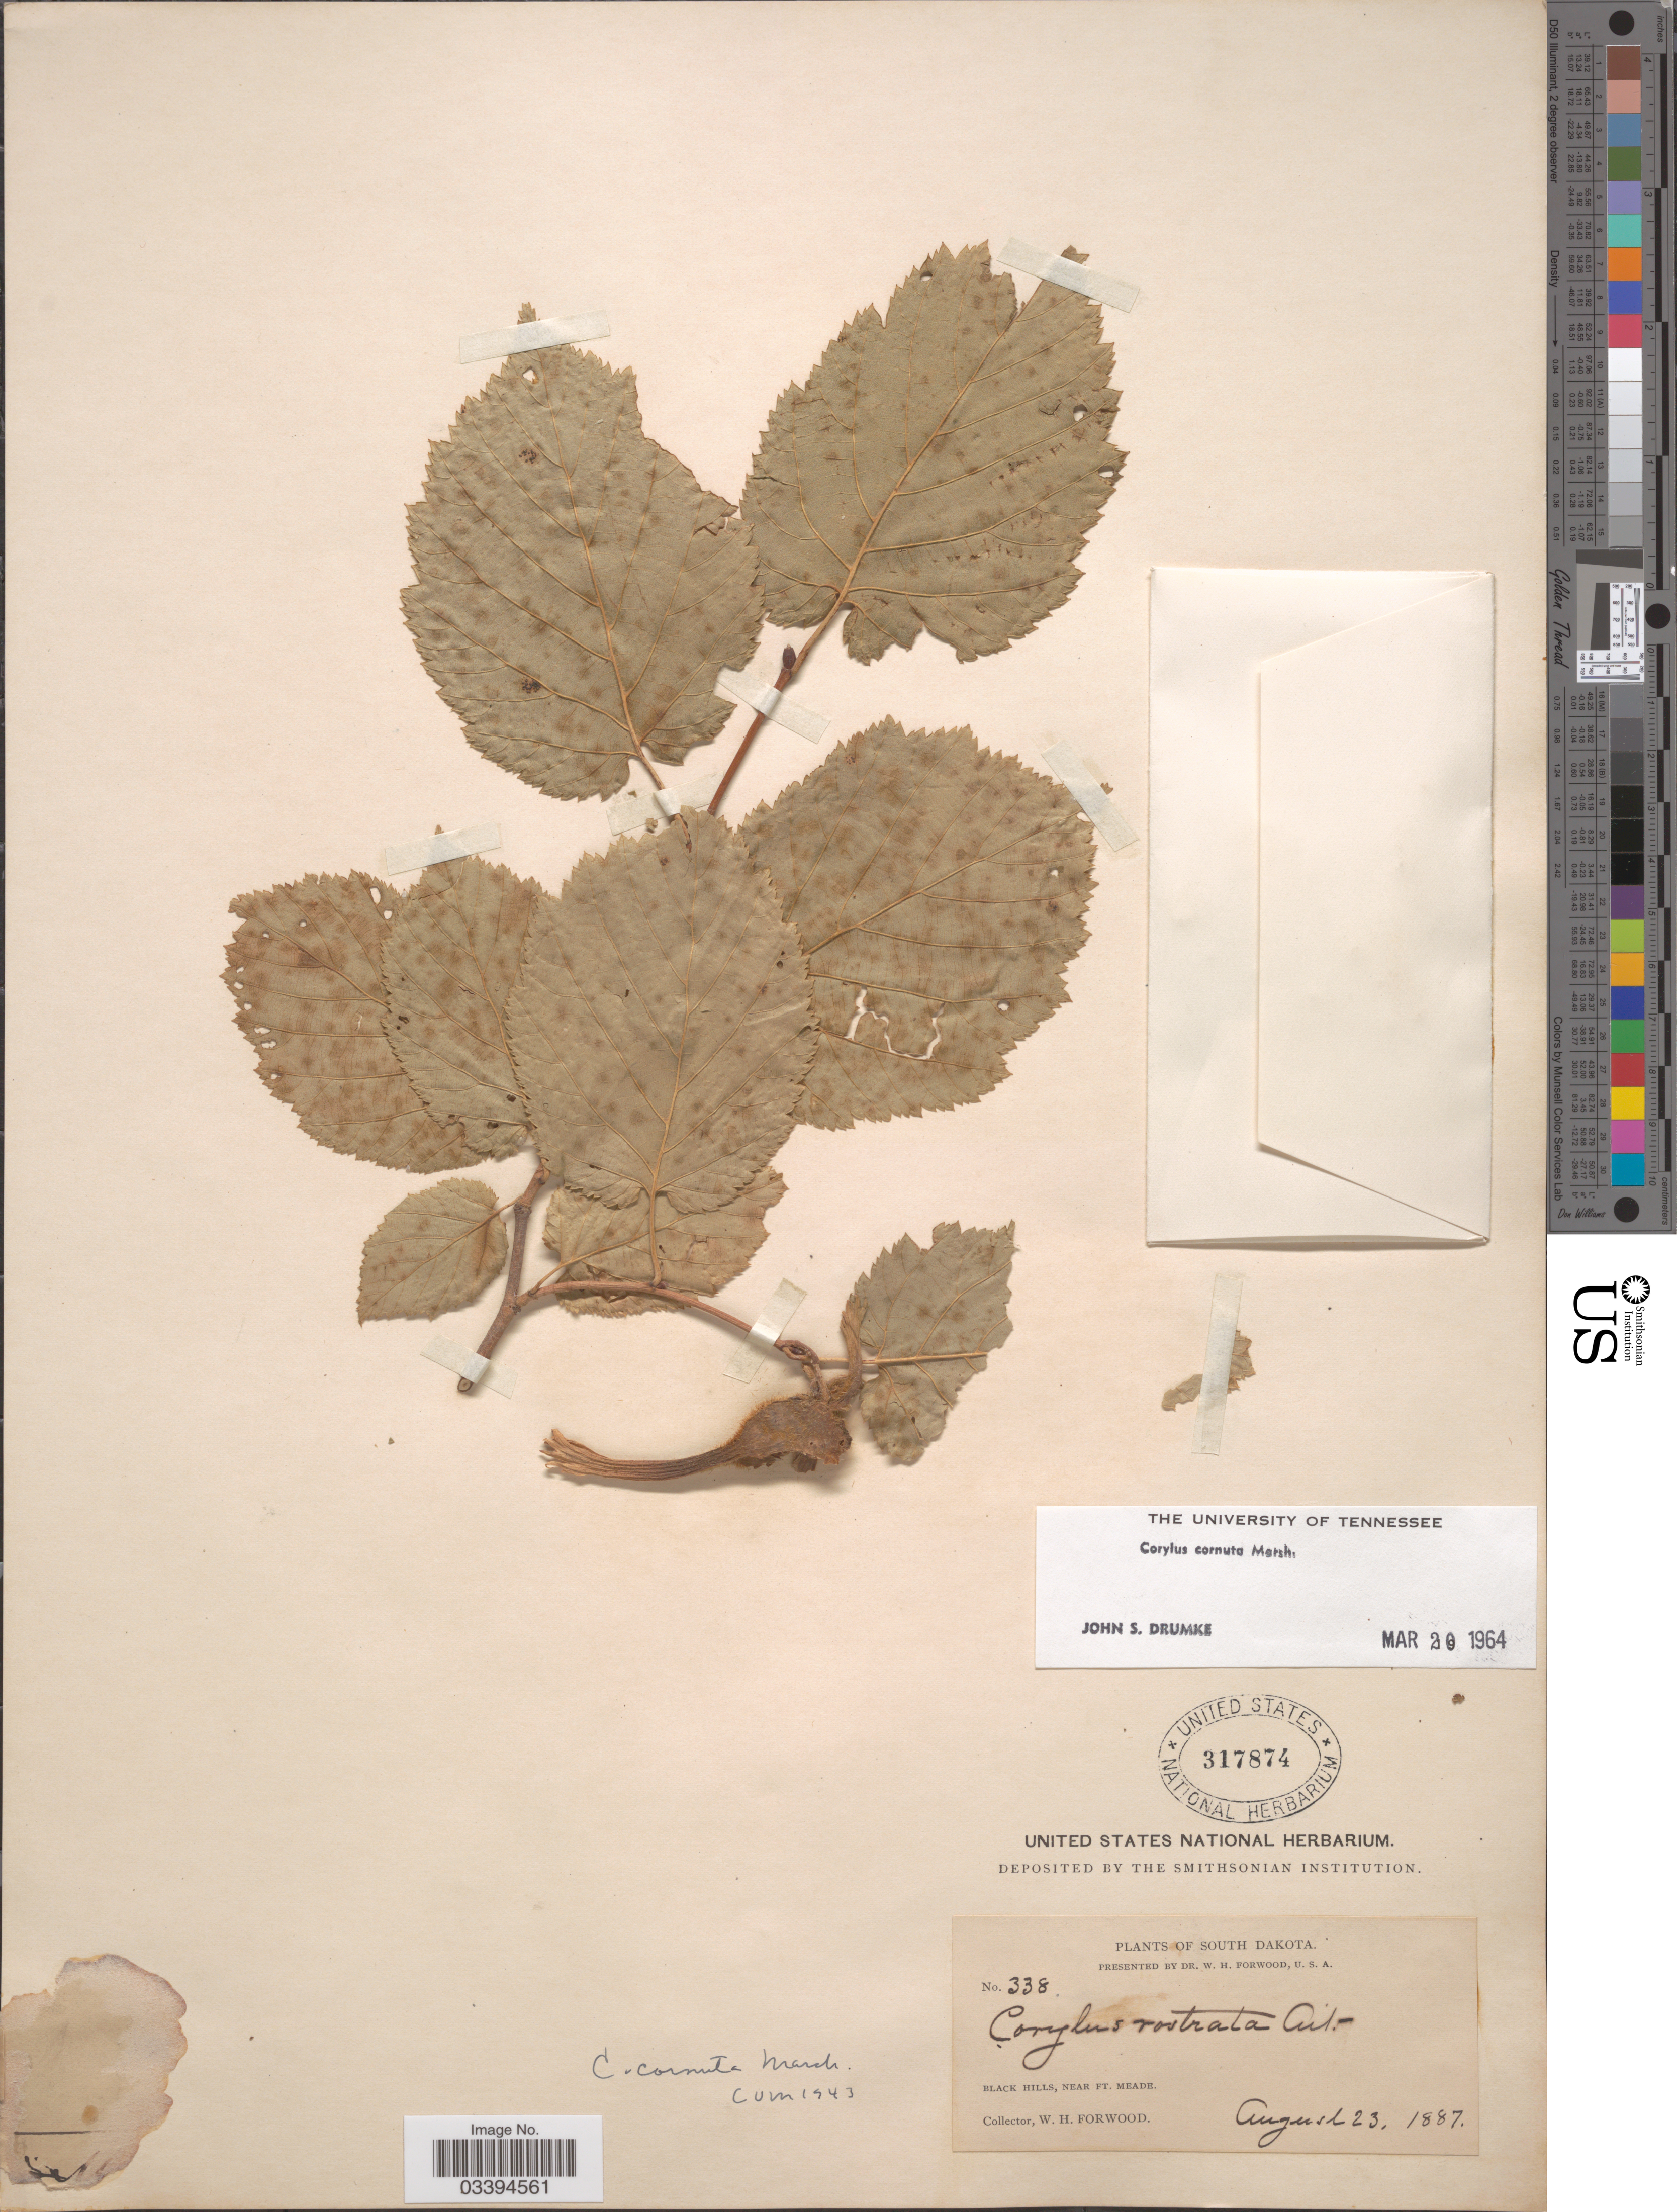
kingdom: Plantae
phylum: Tracheophyta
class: Magnoliopsida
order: Fagales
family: Betulaceae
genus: Corylus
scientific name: Corylus cornuta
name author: Marshall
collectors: W. Forwood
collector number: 338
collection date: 1887-08-23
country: United States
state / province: South Dakota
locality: Black Hills, near Ft. Meade.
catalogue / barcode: US 317874